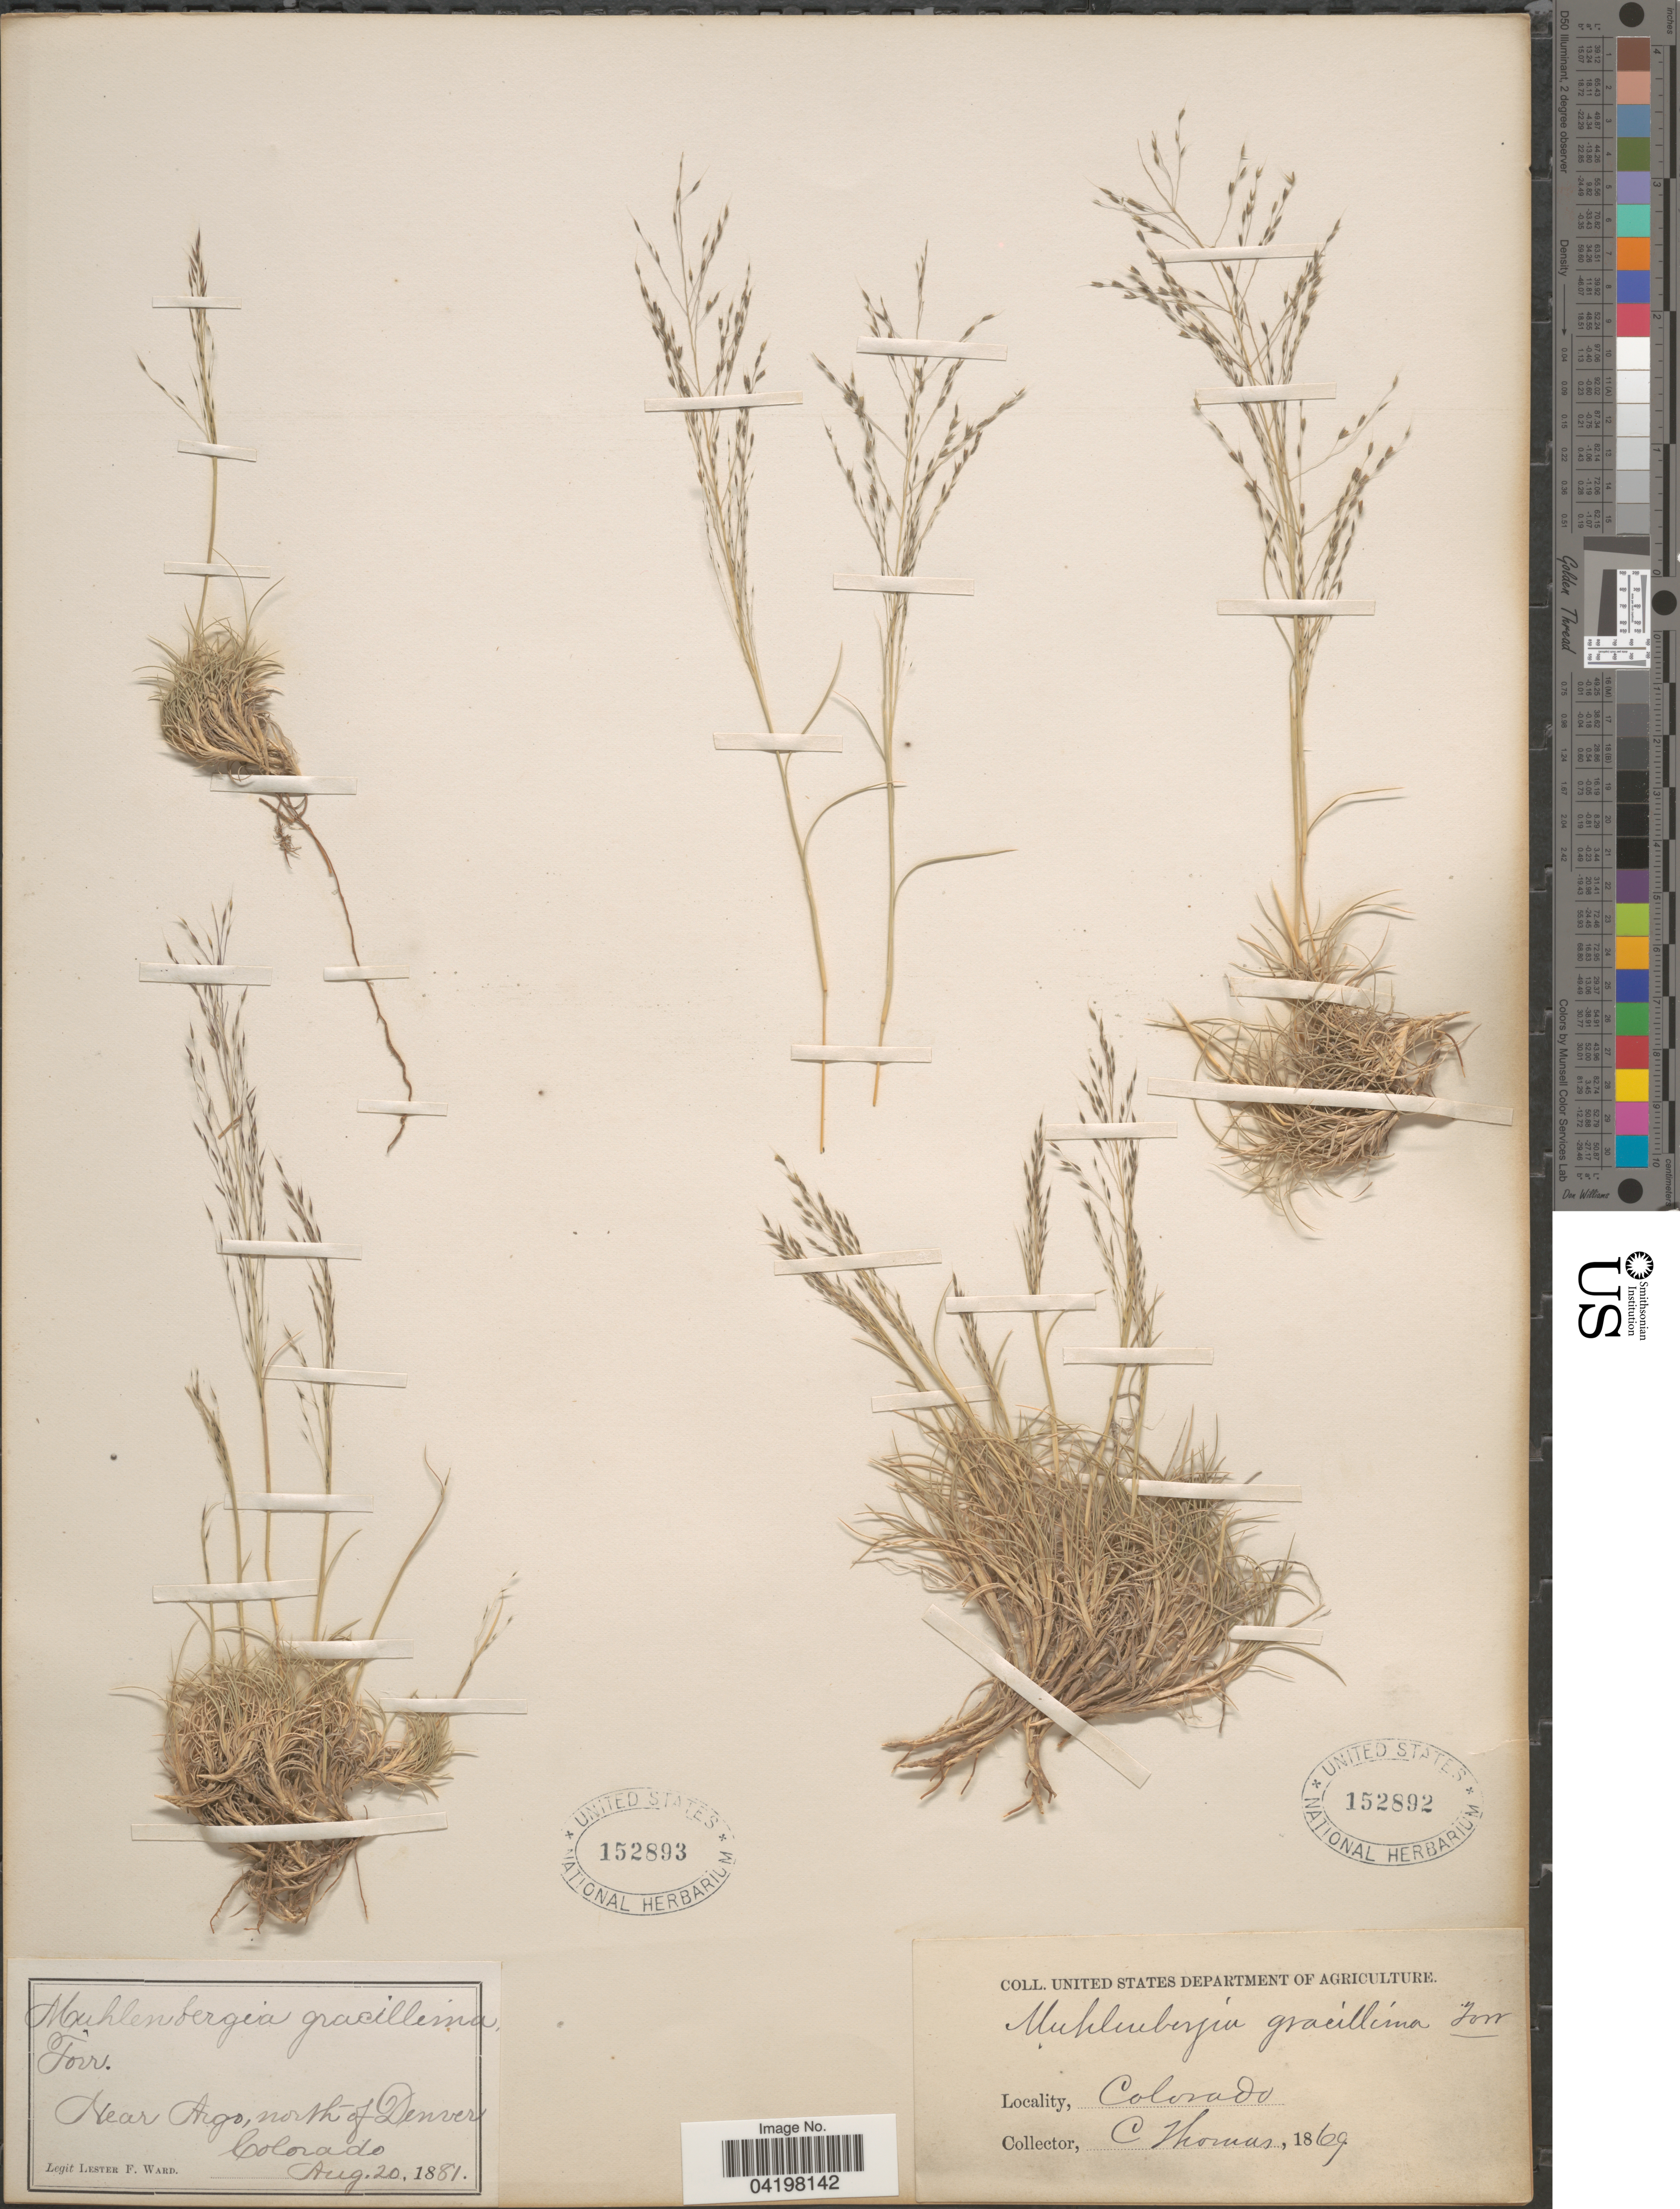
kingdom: Plantae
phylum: Tracheophyta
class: Liliopsida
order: Poales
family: Poaceae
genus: Muhlenbergia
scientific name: Muhlenbergia torreyi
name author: (Kunth) Hitchc. ex Bush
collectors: L. F. Ward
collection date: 1881-08-20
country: United States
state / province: Colorado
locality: Near Argo, north of Denver.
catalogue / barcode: US 152893-2